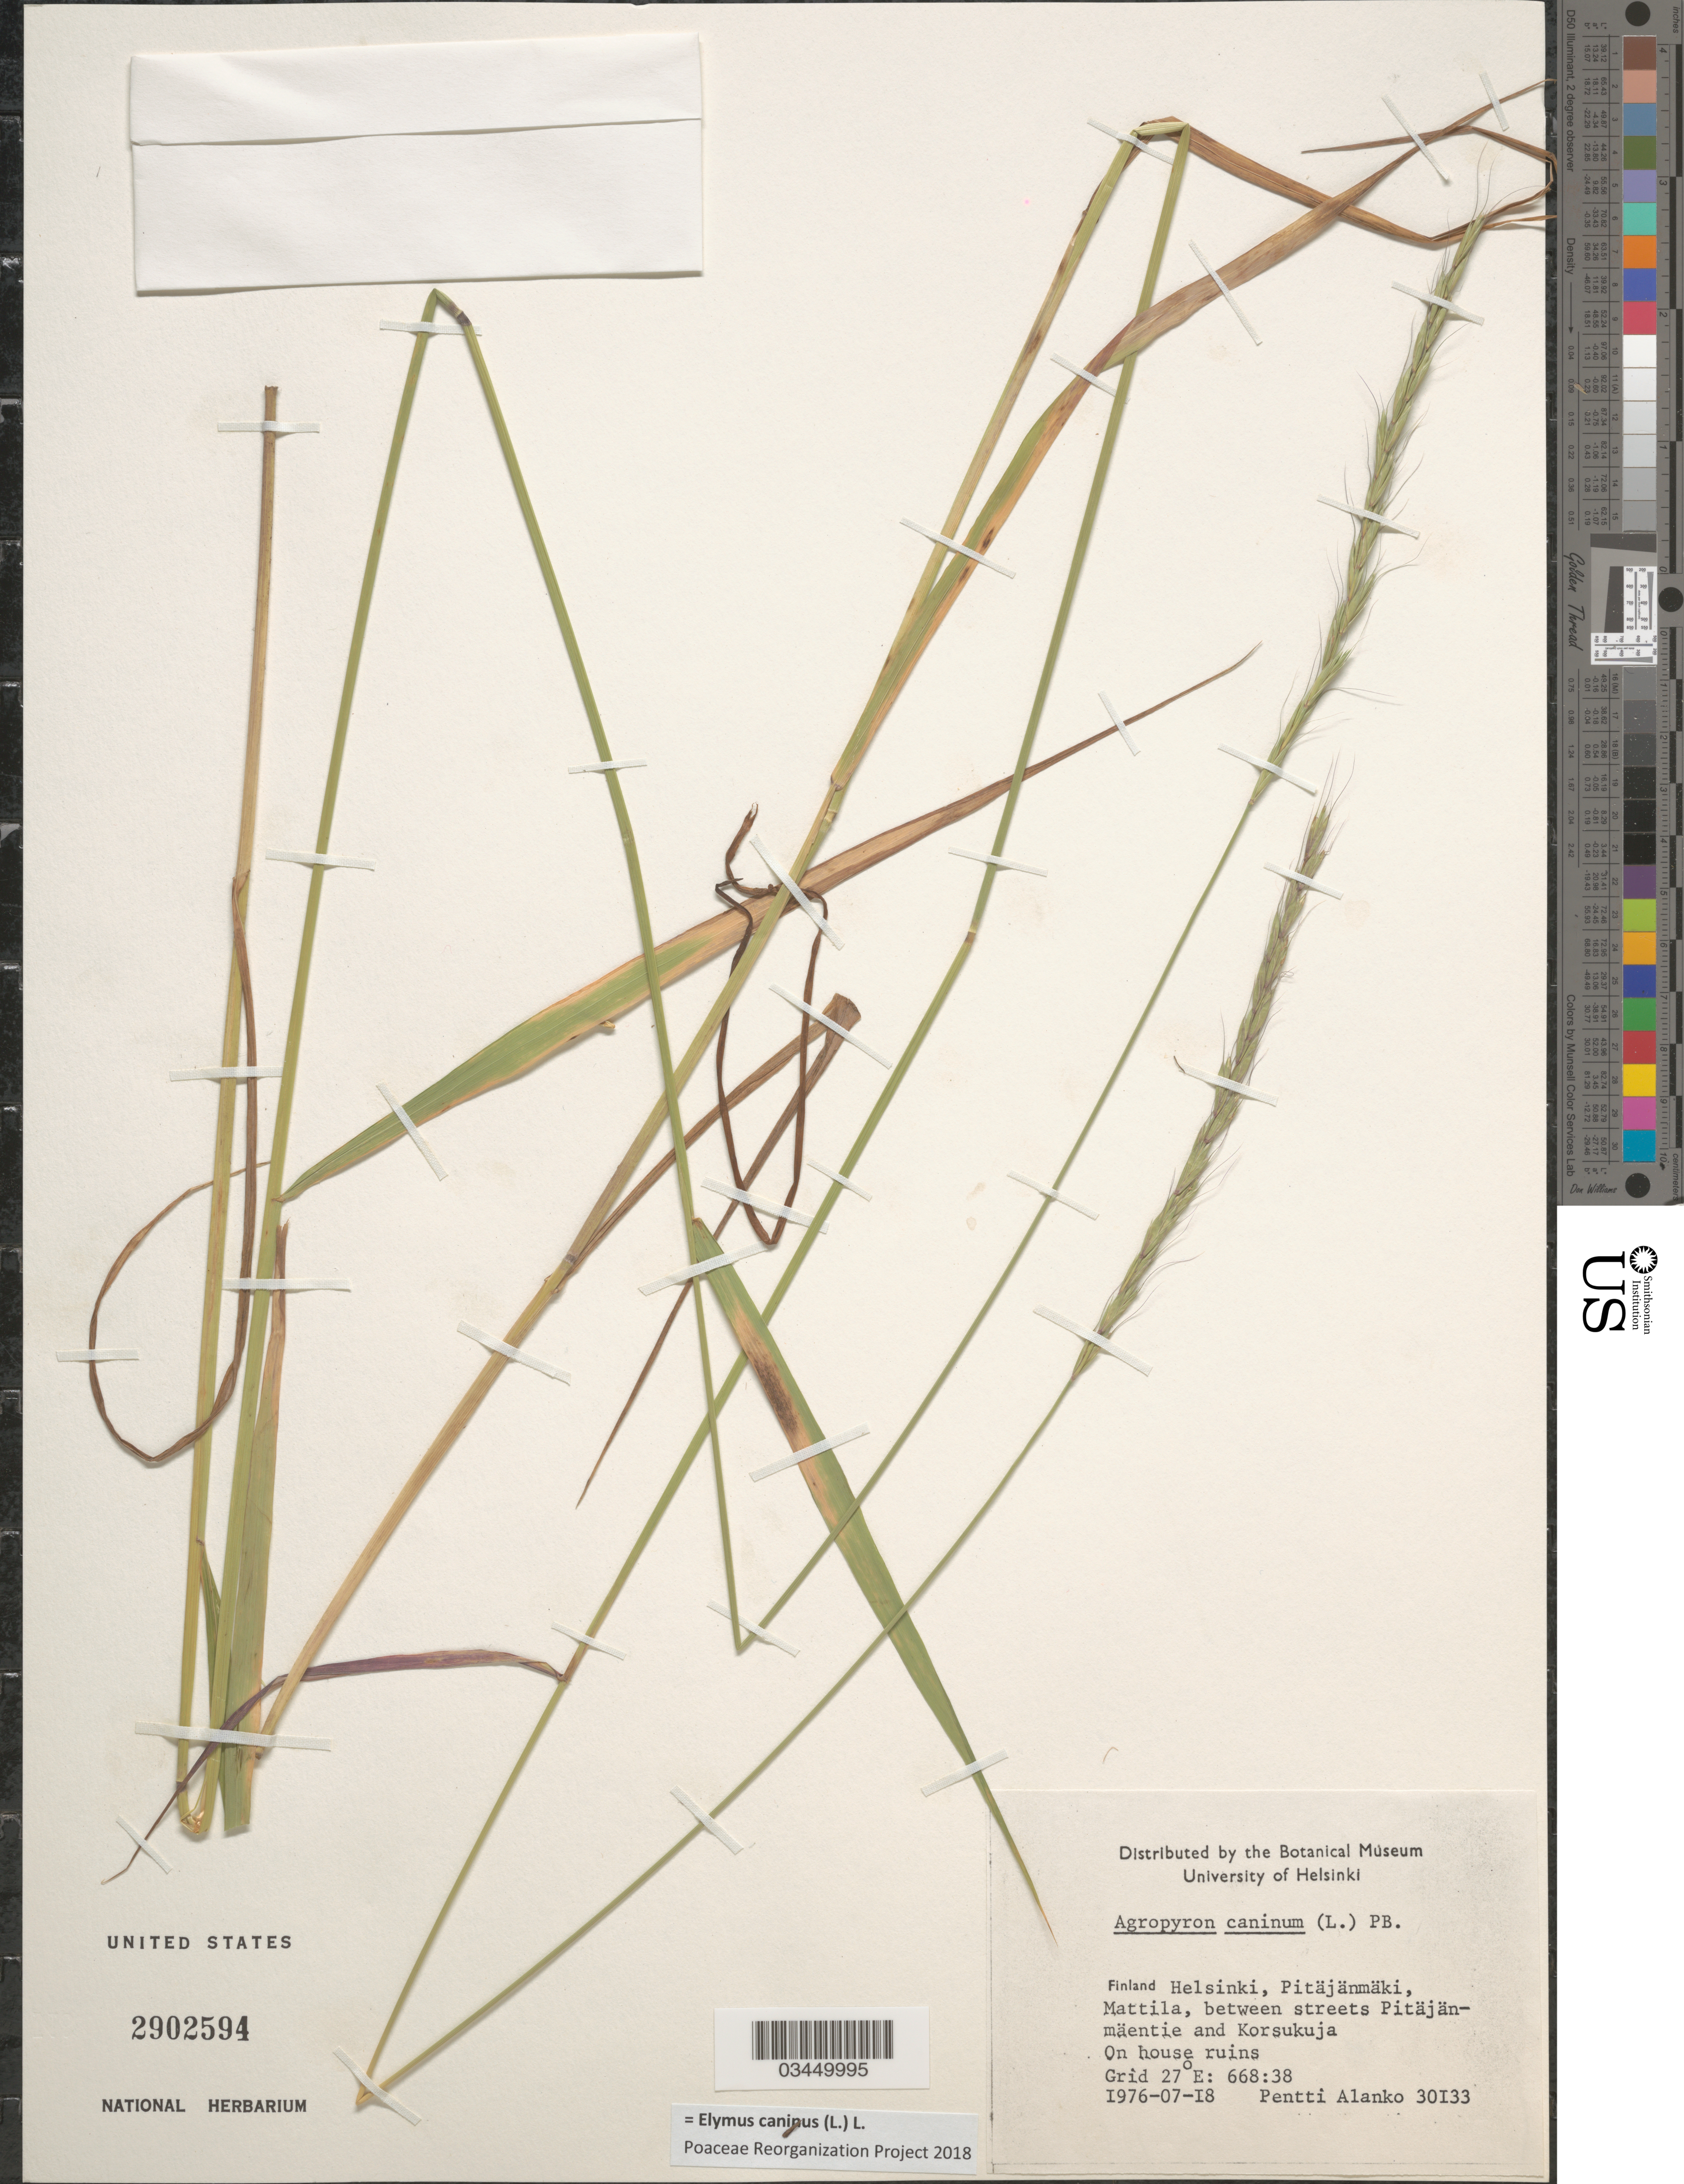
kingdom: Plantae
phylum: Tracheophyta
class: Liliopsida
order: Poales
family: Poaceae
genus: Elymus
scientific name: Elymus caninus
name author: (L.) L.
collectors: P. Alanko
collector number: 30133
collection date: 1976-07-18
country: Finland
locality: Helsinki, Pitäjänmäki, Mattila, between streets Pitäjänmäentie and Korsukuja. On house ruins. Grid 27°E: 668:38.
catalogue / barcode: US 2902594